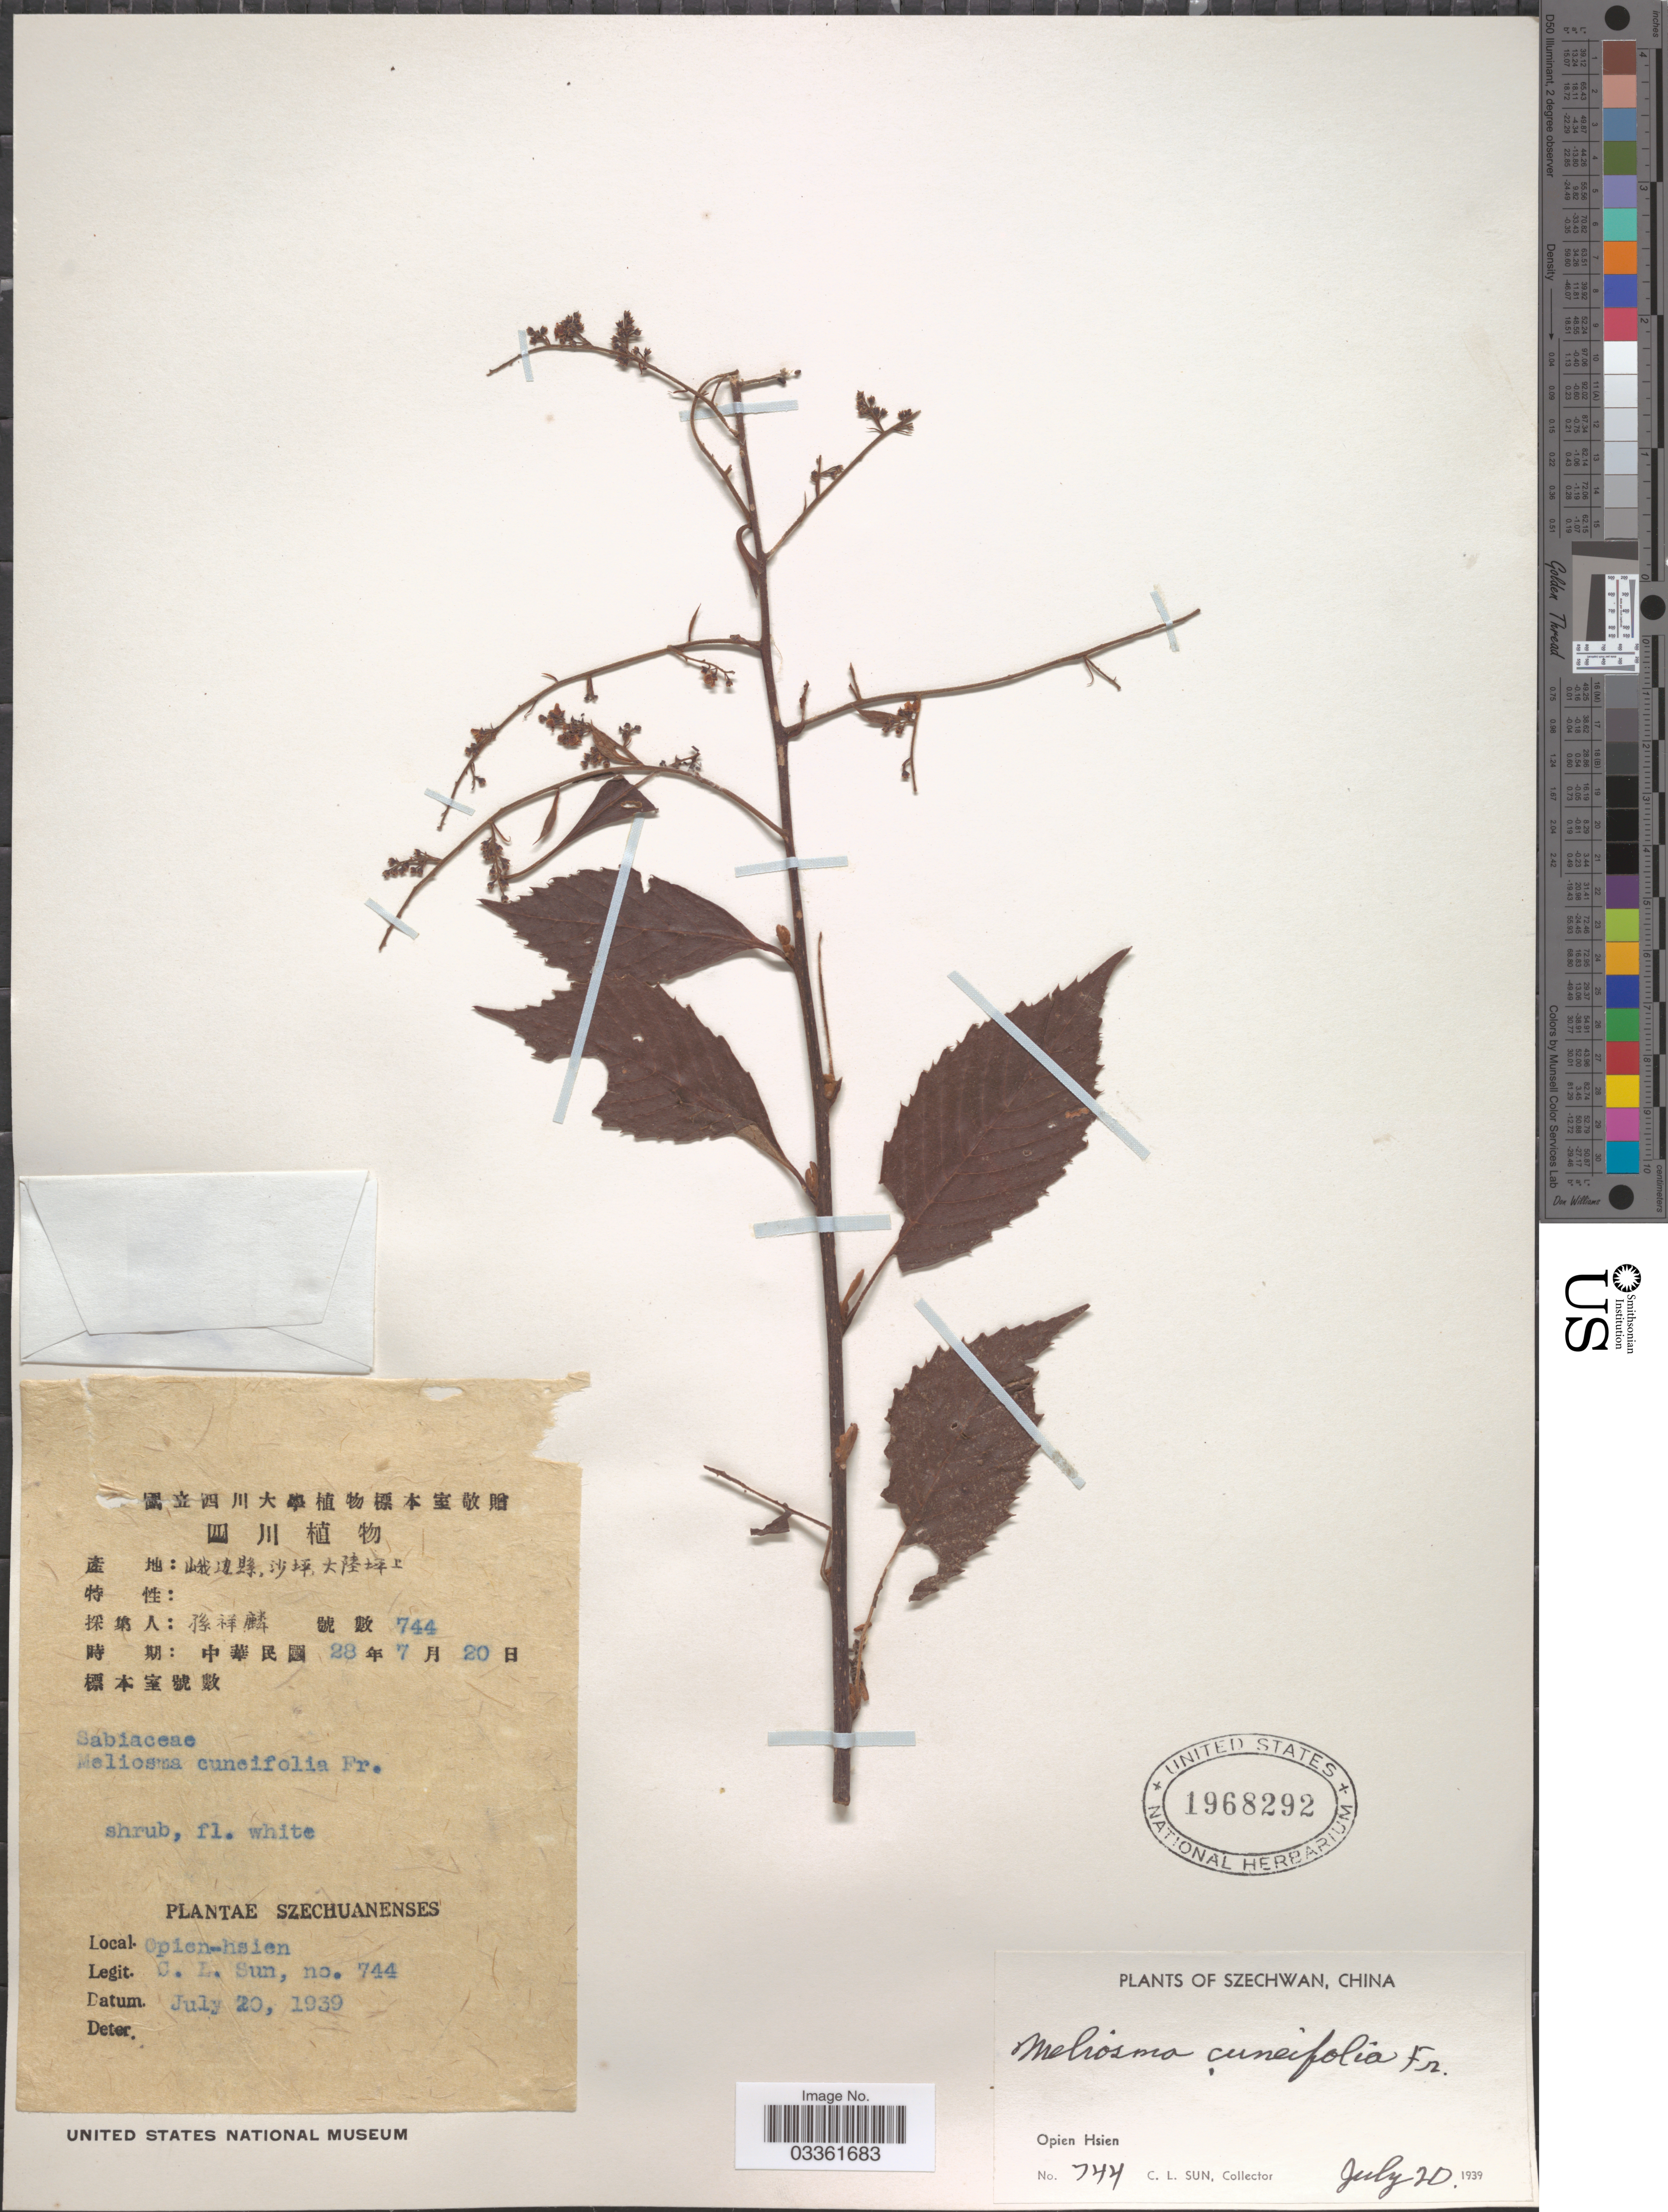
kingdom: Plantae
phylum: Tracheophyta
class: Magnoliopsida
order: Proteales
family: Sabiaceae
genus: Meliosma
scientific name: Meliosma cuneifolia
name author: Franch.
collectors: C. Sun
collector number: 744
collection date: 1939-07-20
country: China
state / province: Sichuan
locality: Szechwan. Opien Hsien.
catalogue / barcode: US 1968292